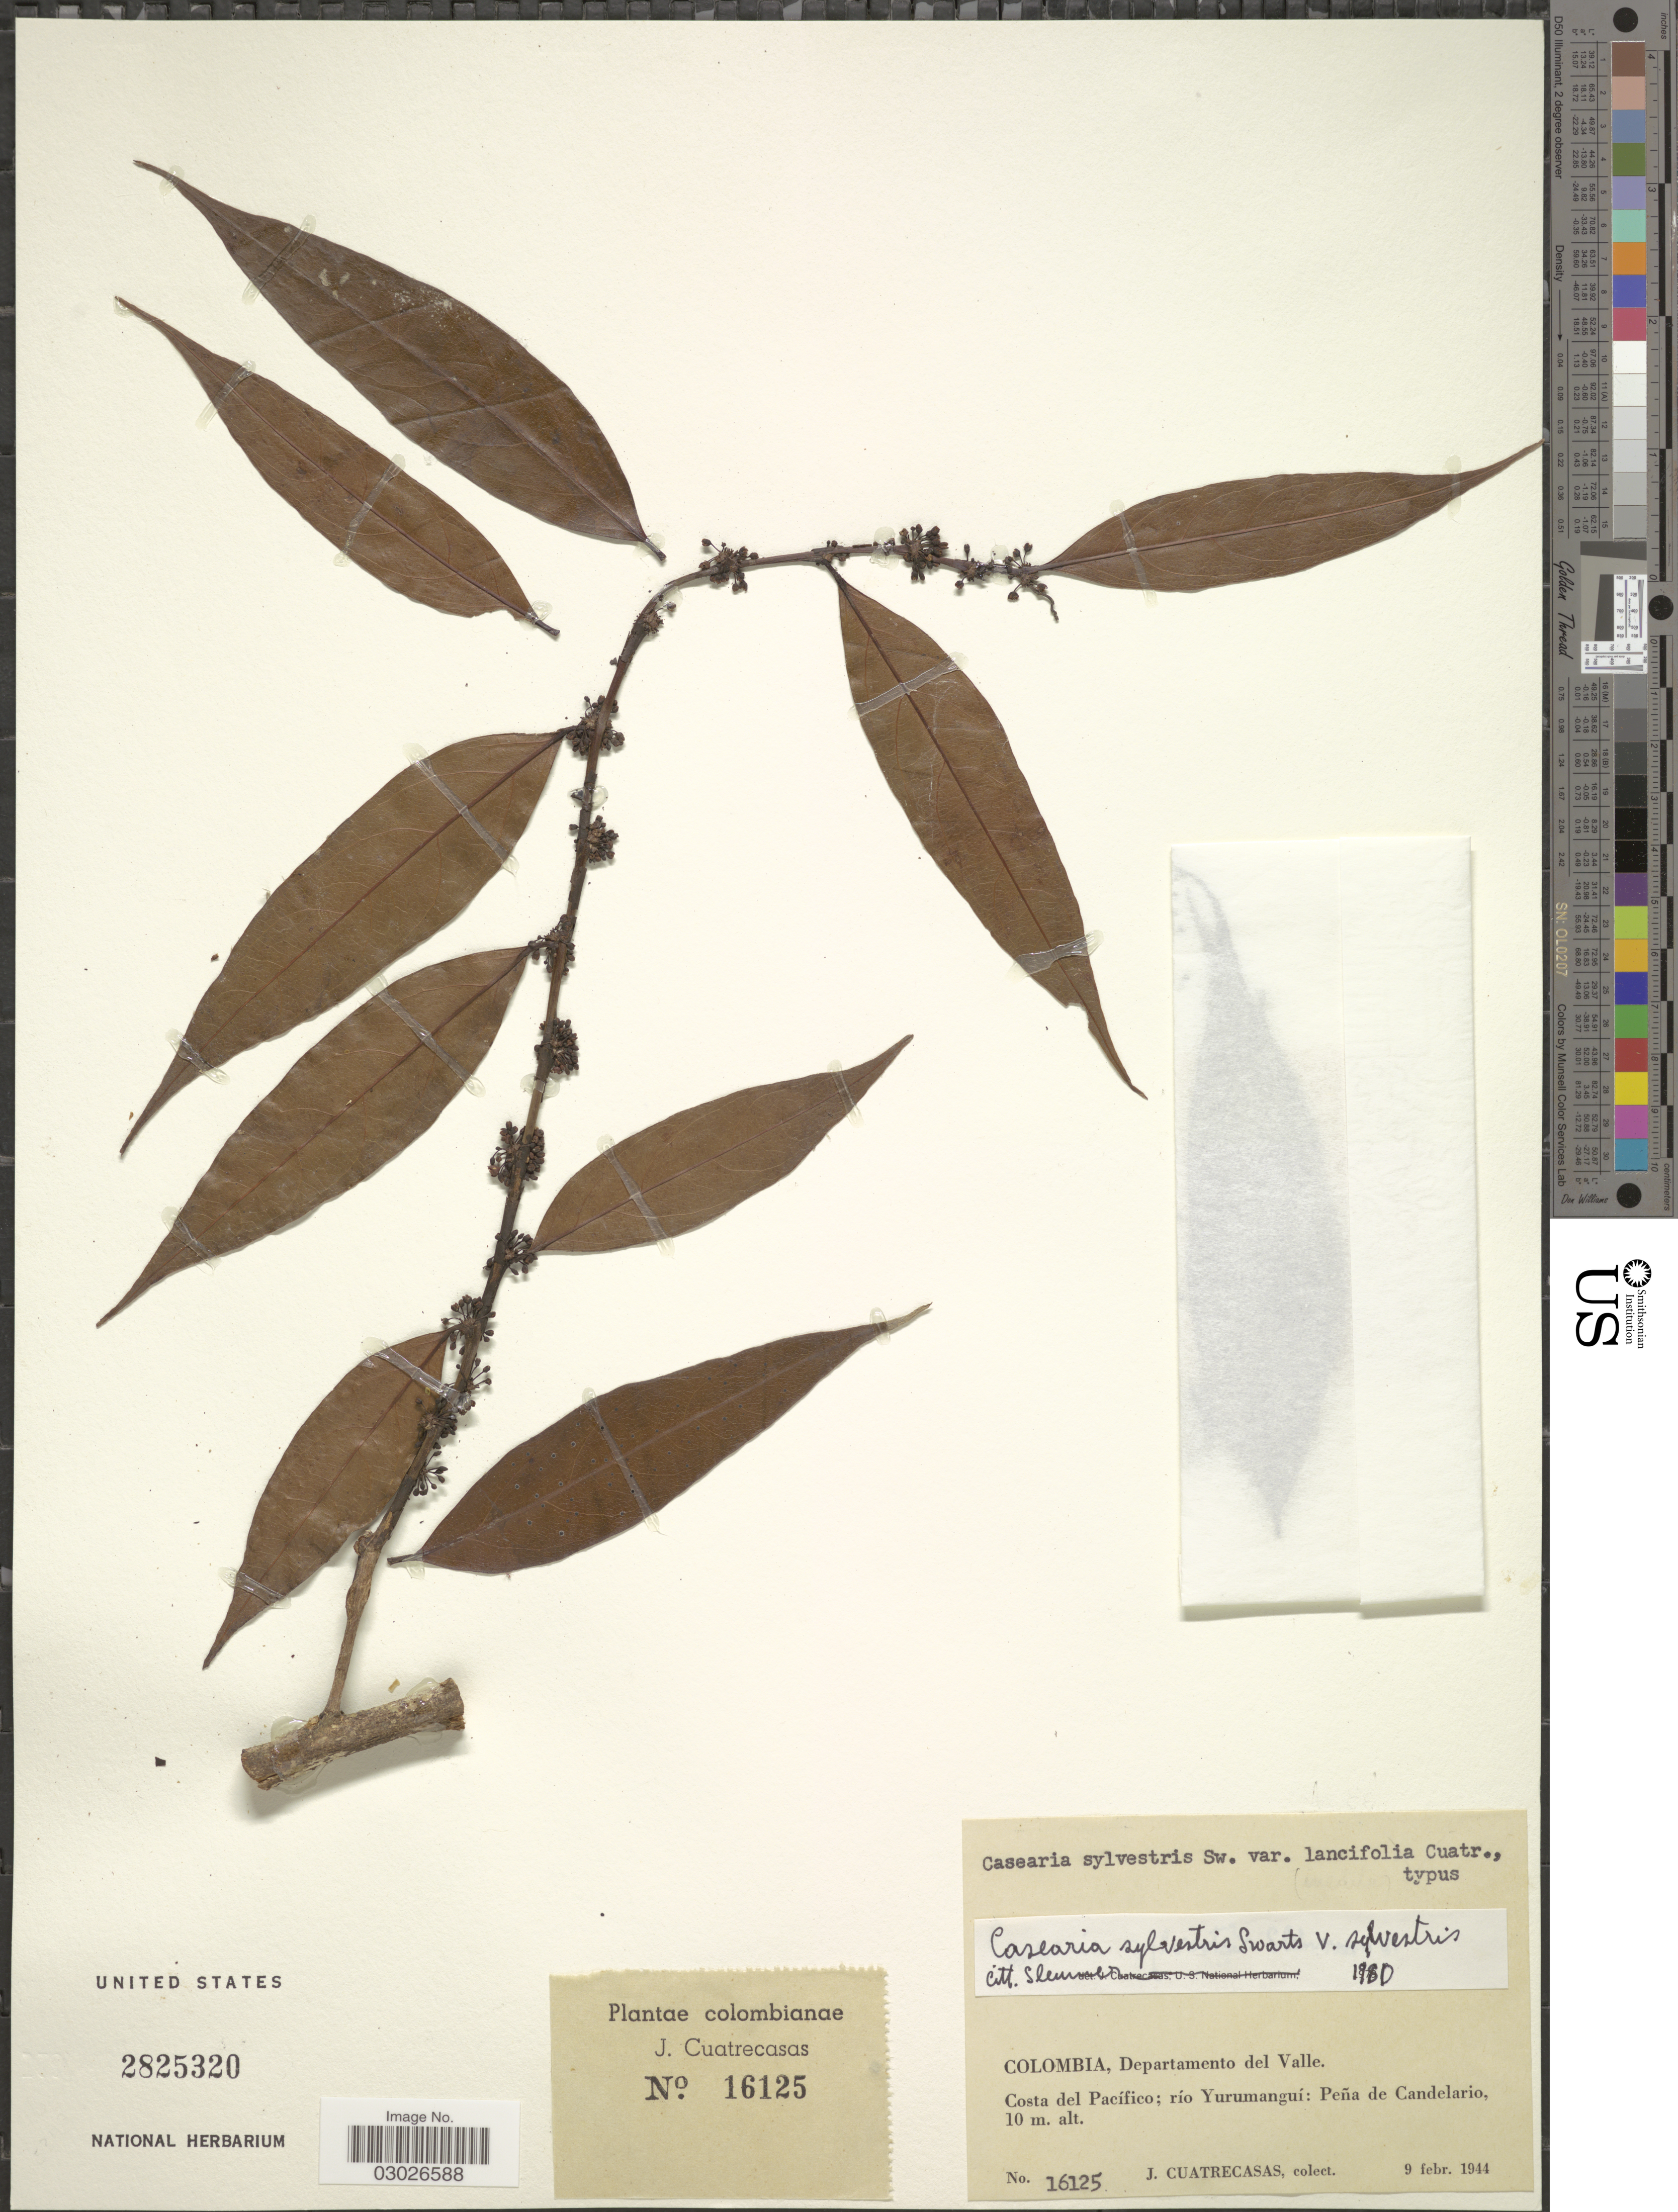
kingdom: Plantae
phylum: Tracheophyta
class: Magnoliopsida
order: Malpighiales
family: Salicaceae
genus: Casearia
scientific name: Casearia sylvestris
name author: Sw.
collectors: J. Cuatrecasas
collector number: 16125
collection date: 1944-02-09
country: Colombia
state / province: Valle del Cauca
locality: Departamento del Valle, Costa del Pacífico; río Yurumanguí; Peña de Candelarío.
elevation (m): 10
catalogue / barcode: US 2825320